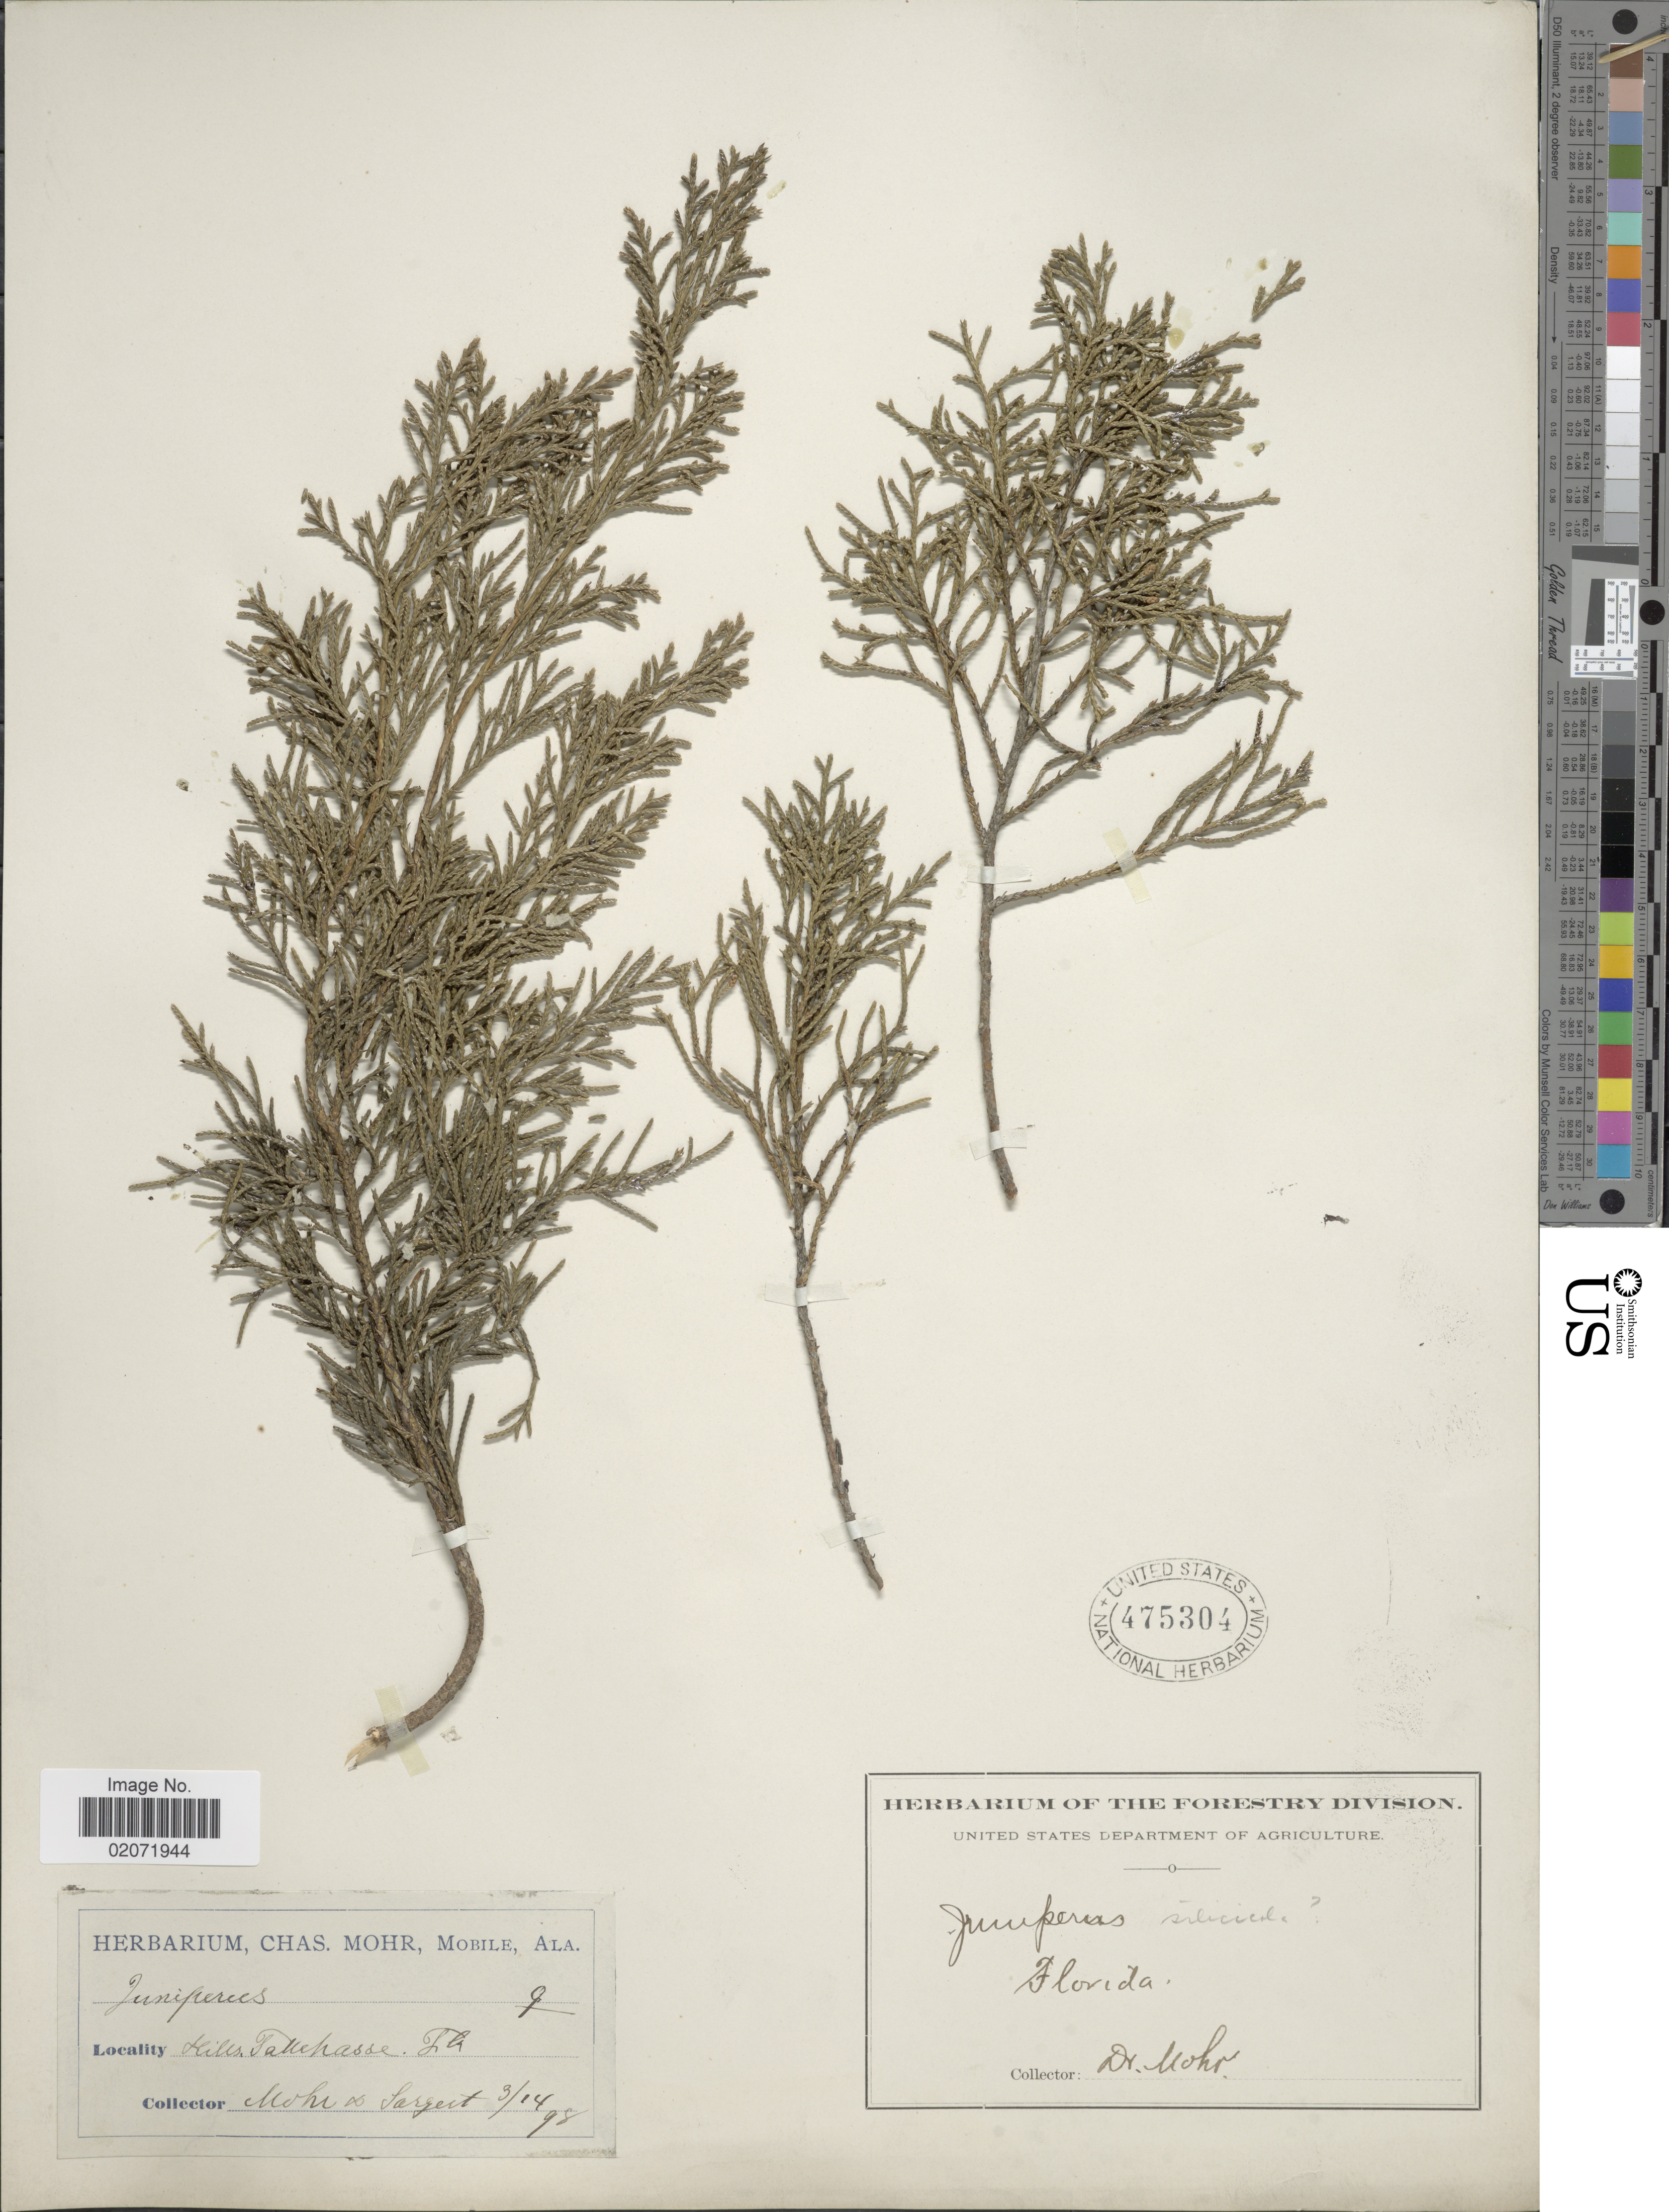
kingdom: Plantae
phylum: Tracheophyta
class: Pinopsida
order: Pinales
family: Cupressaceae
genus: Juniperus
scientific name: Juniperus silicicola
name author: (Small) L.H. Bailey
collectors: C. T. Mohr & -- Sargent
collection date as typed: Transcribed d/m/y: 14/3/98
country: United States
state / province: Florida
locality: Hills Tallahassee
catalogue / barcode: US 475304